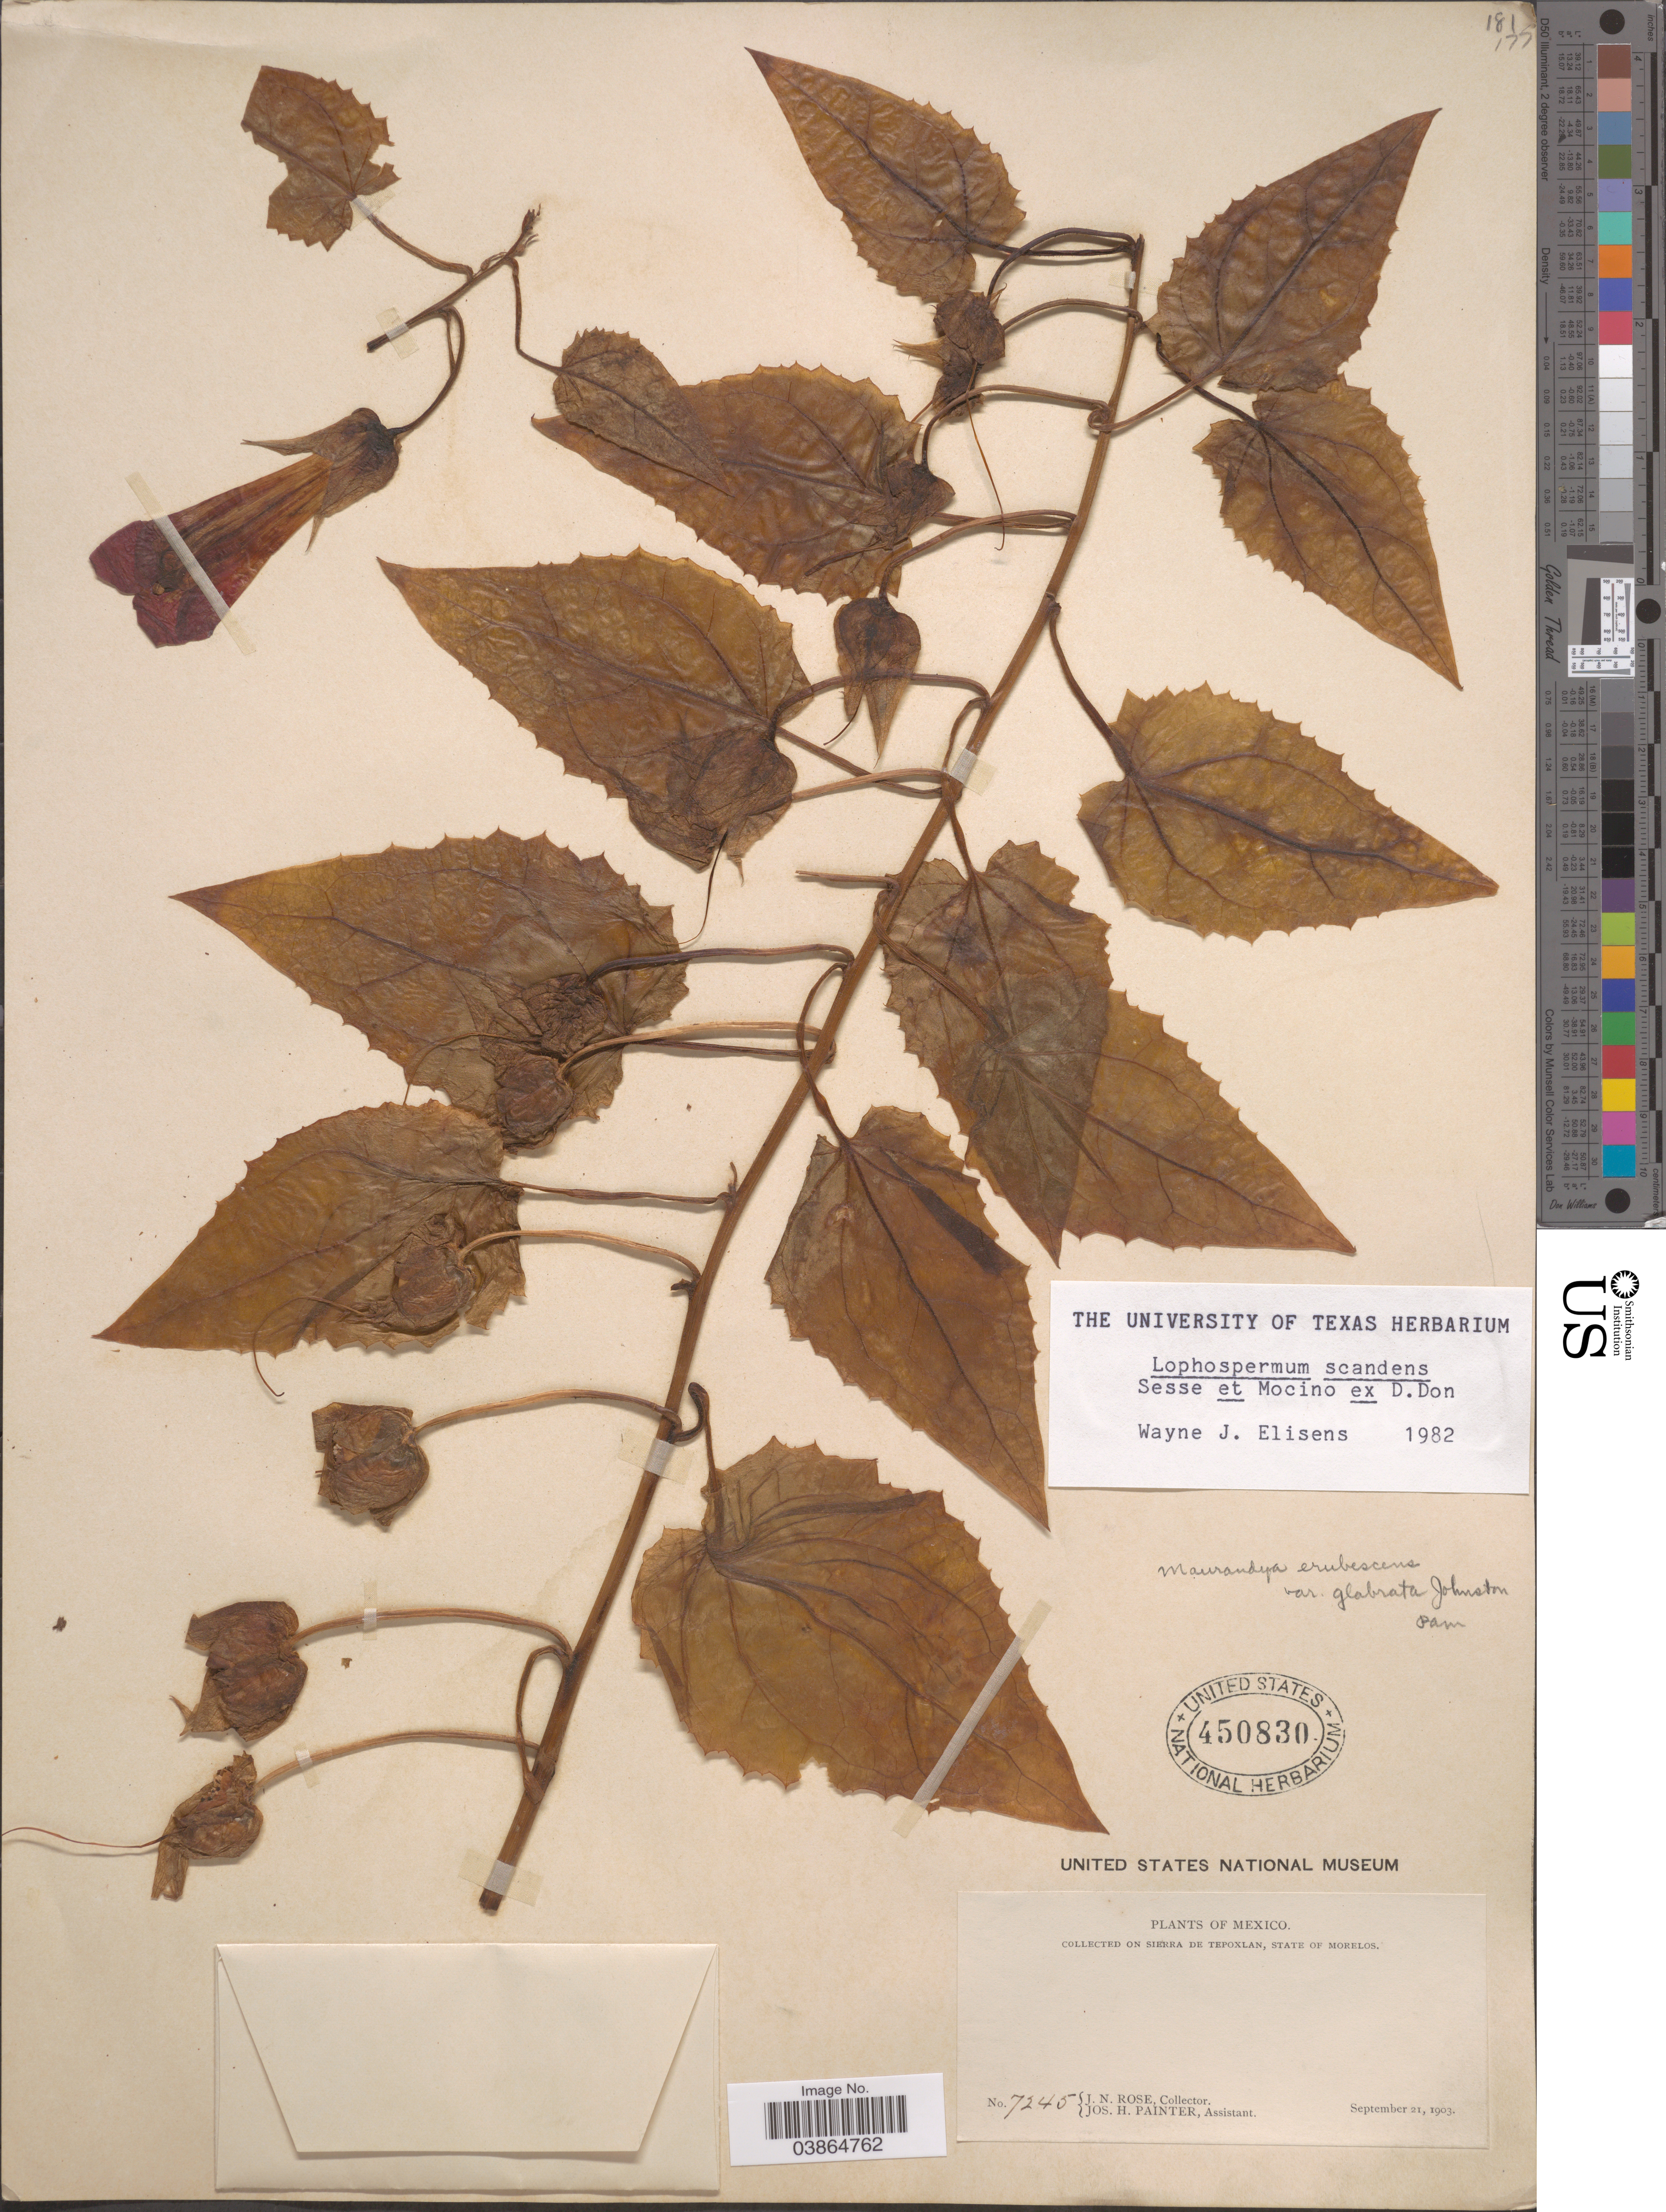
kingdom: Plantae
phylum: Tracheophyta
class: Magnoliopsida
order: Lamiales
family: Plantaginaceae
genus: Maurandya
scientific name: Maurandya scandens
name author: (Cav.) Pers.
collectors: J. N. Rose & J. H. Painter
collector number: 7245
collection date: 1903-09-21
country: Mexico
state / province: Morelos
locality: On sierra de Tepoxlan.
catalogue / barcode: US 450830